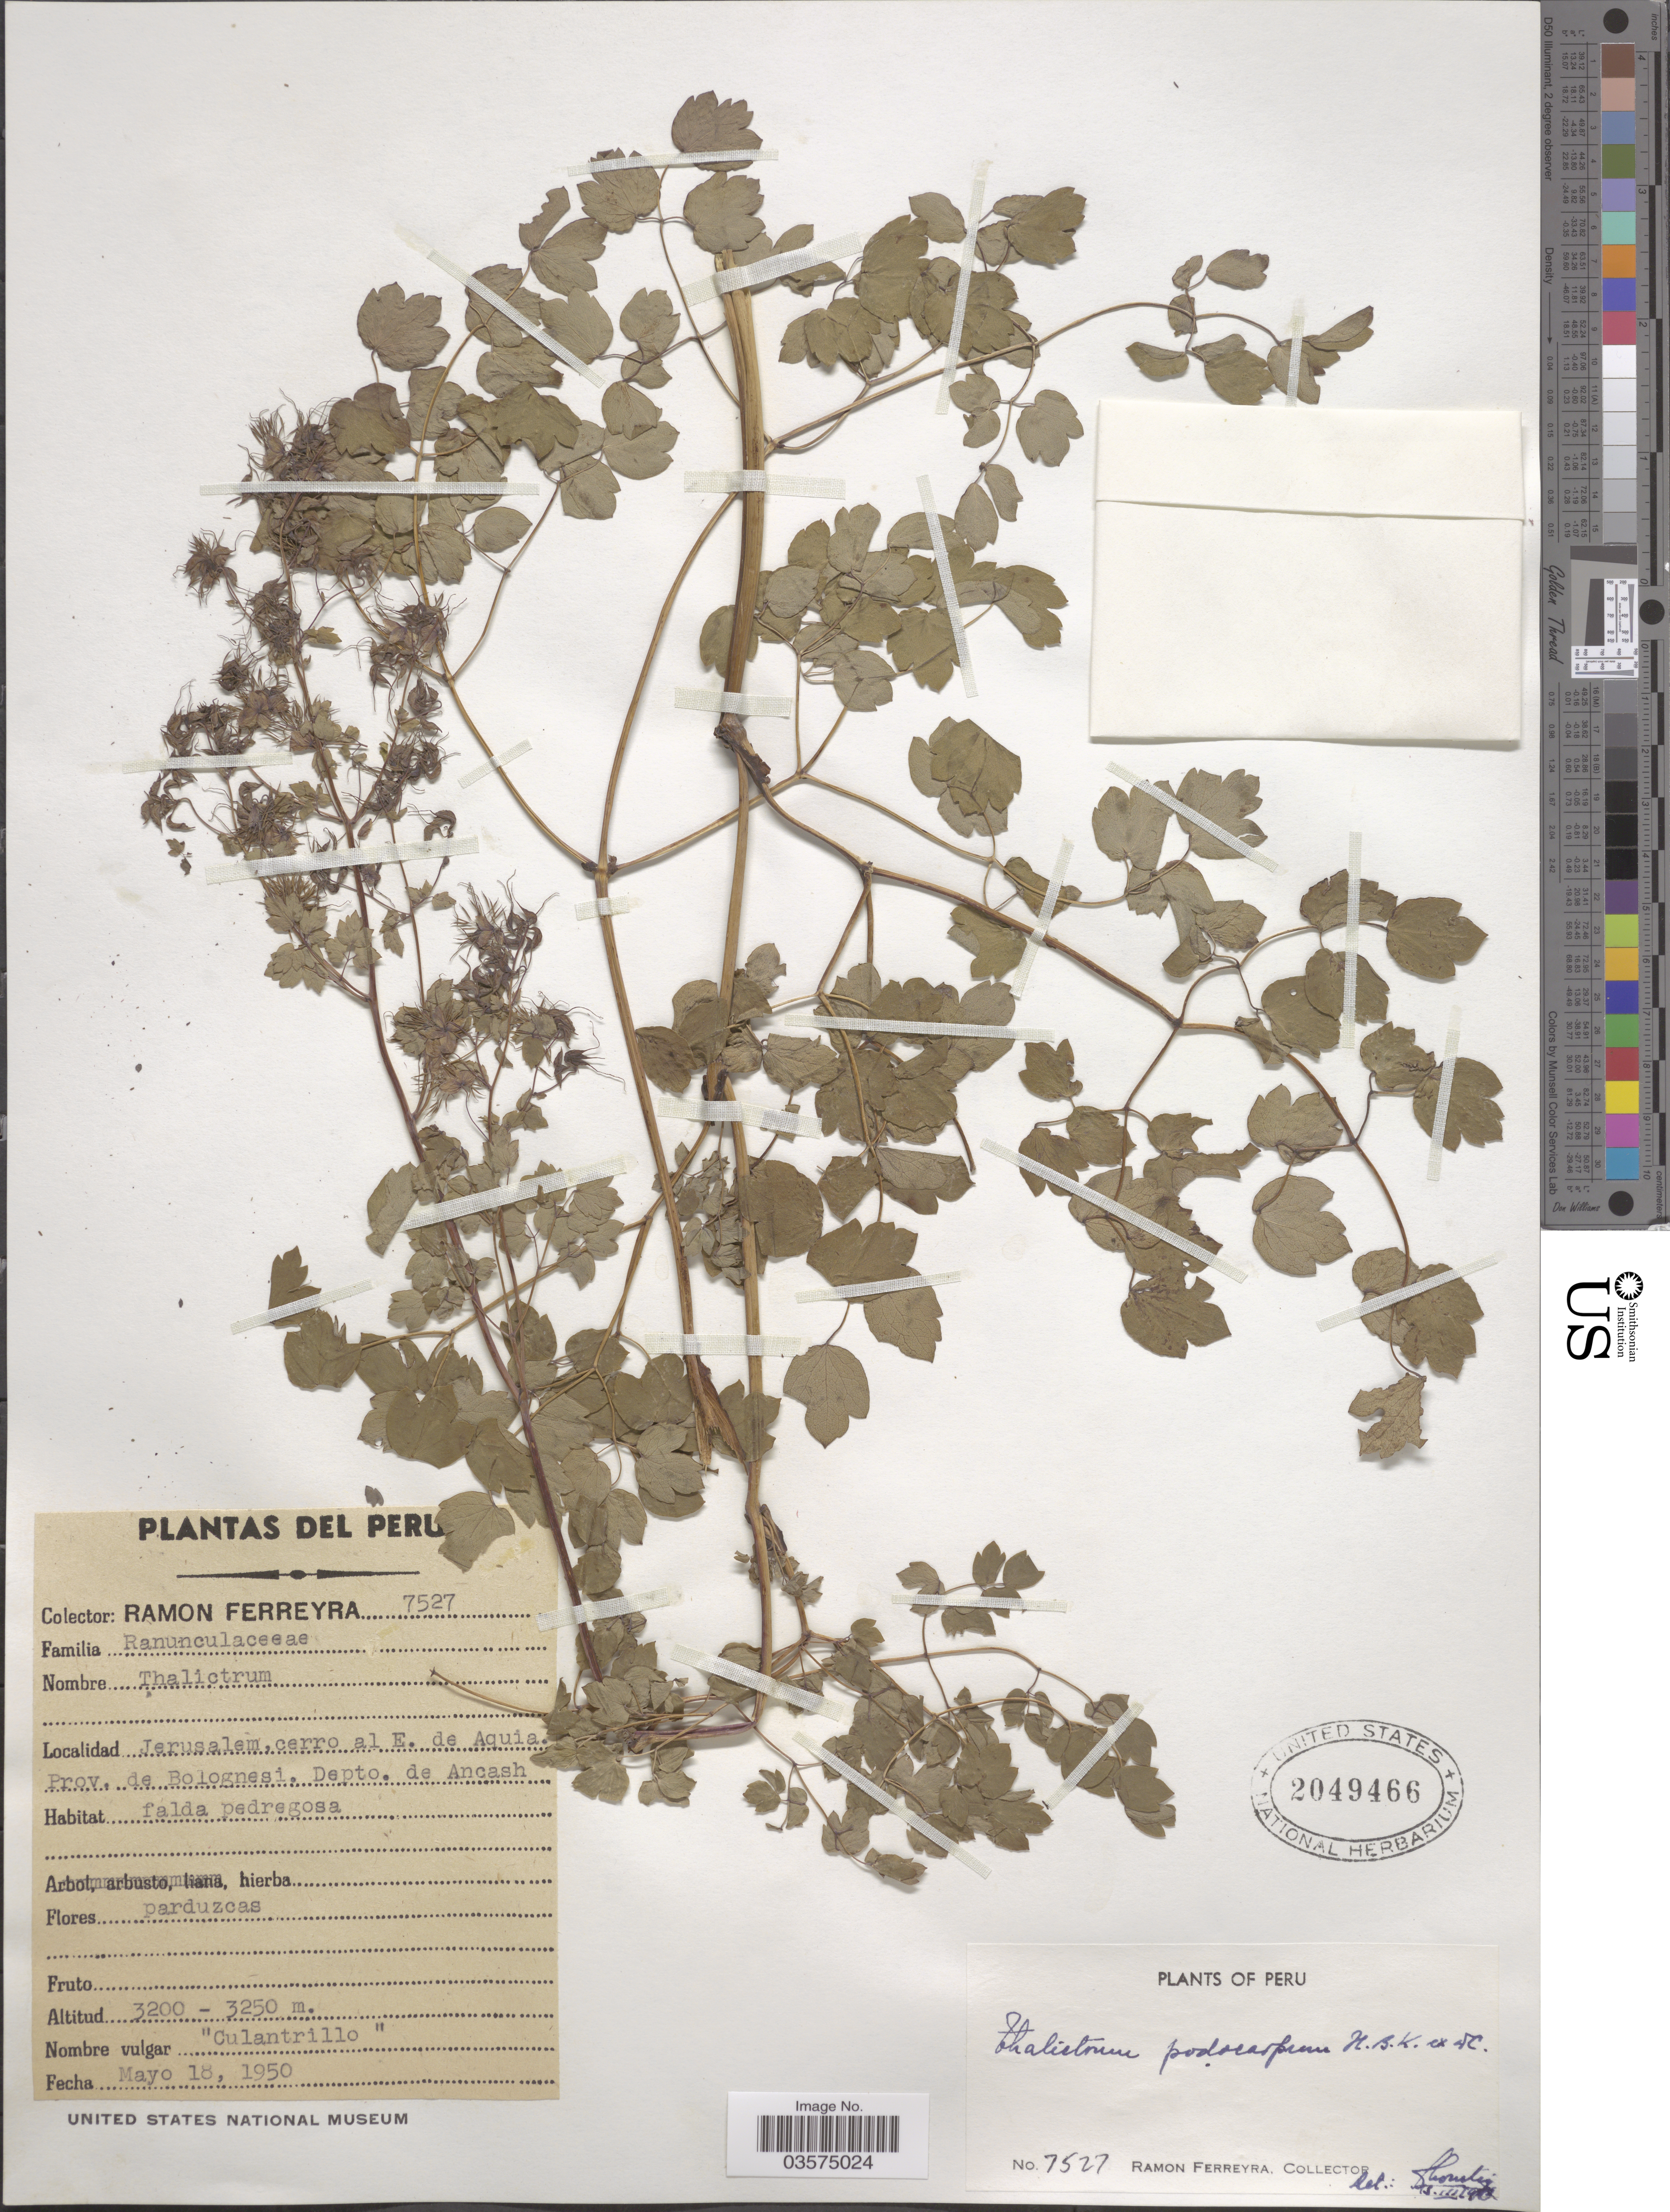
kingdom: Plantae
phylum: Tracheophyta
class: Magnoliopsida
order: Ranunculales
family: Ranunculaceae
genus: Thalictrum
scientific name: Thalictrum podocarpum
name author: Kunth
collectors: R. A. Ferreyra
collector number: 7527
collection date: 1950-05-18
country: Peru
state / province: Ancash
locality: Jerusalem, cerro al E. de Aquia. Prov. de Bolognesi. Depto. de Ancash.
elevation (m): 3200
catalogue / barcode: US 2049466